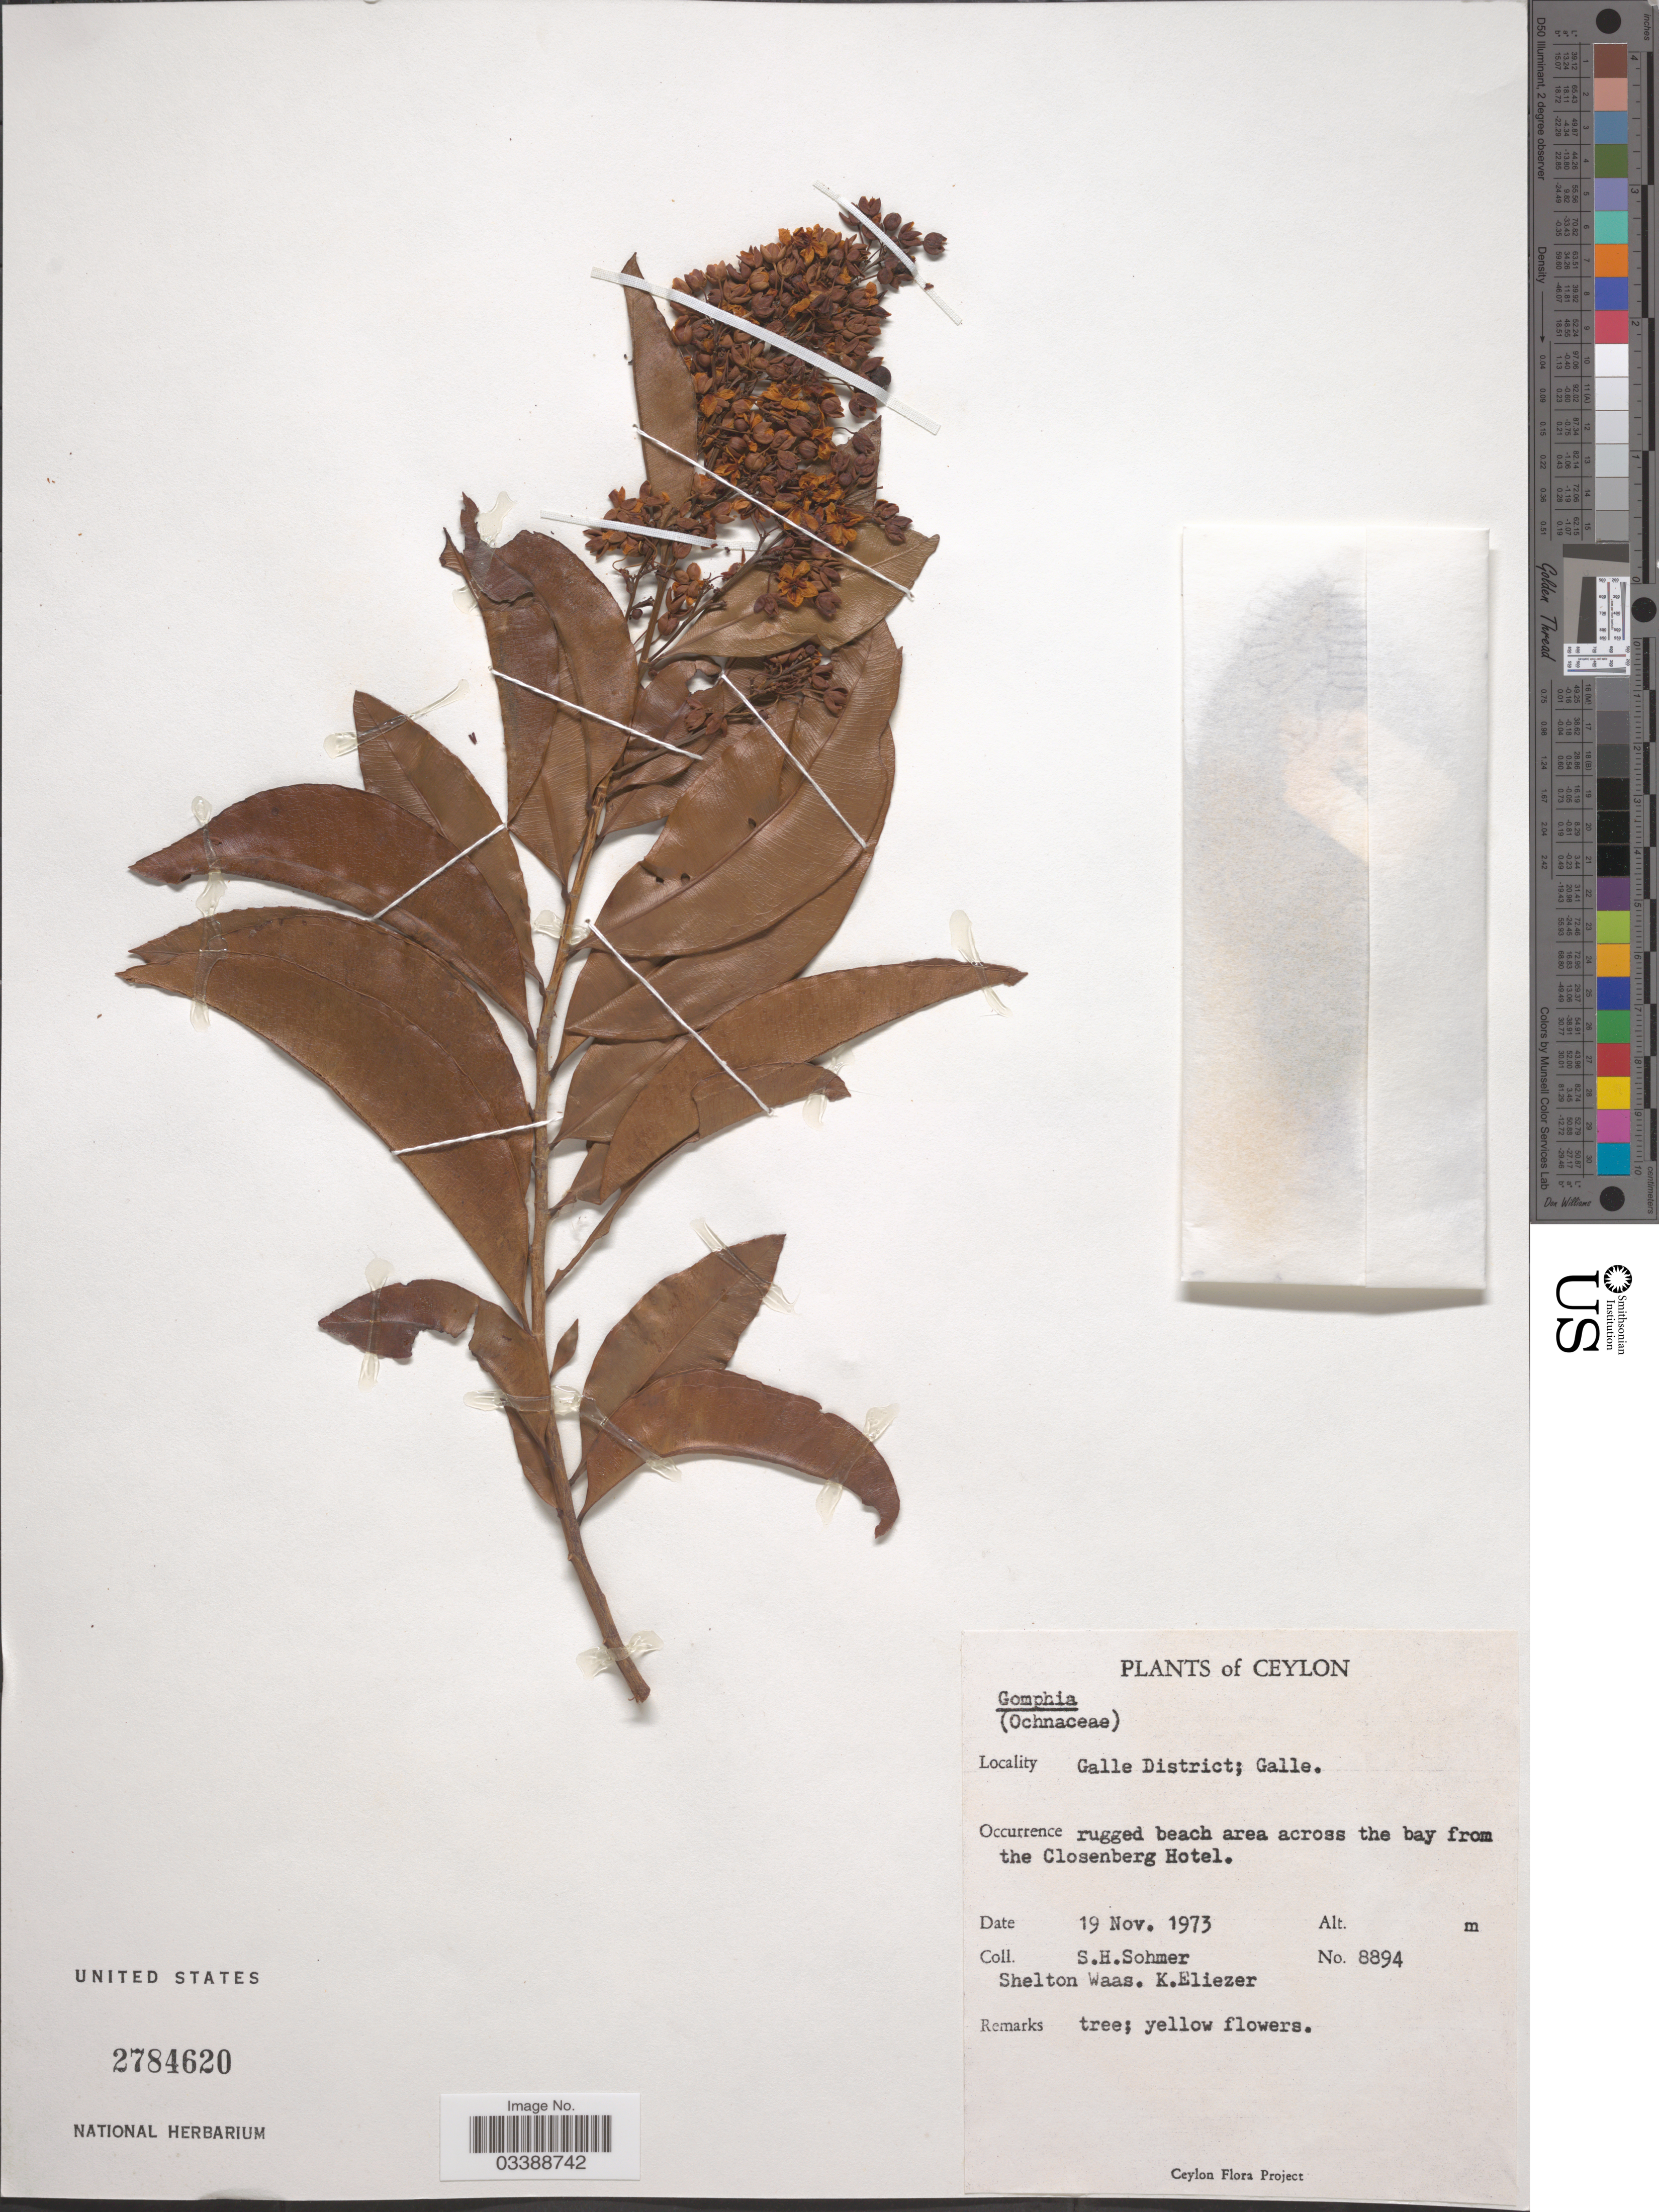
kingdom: Plantae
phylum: Tracheophyta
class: Magnoliopsida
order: Malpighiales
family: Ochnaceae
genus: Ouratea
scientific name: Ouratea sp.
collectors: S. H. Sohmer, S. Waas & K. Eliezer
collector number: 8894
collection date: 1973-11-19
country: Sri Lanka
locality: Ceylon. Galle District; Galle. Rugged beach area across the bay from the Closenberg Hotel.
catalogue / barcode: US 2784620